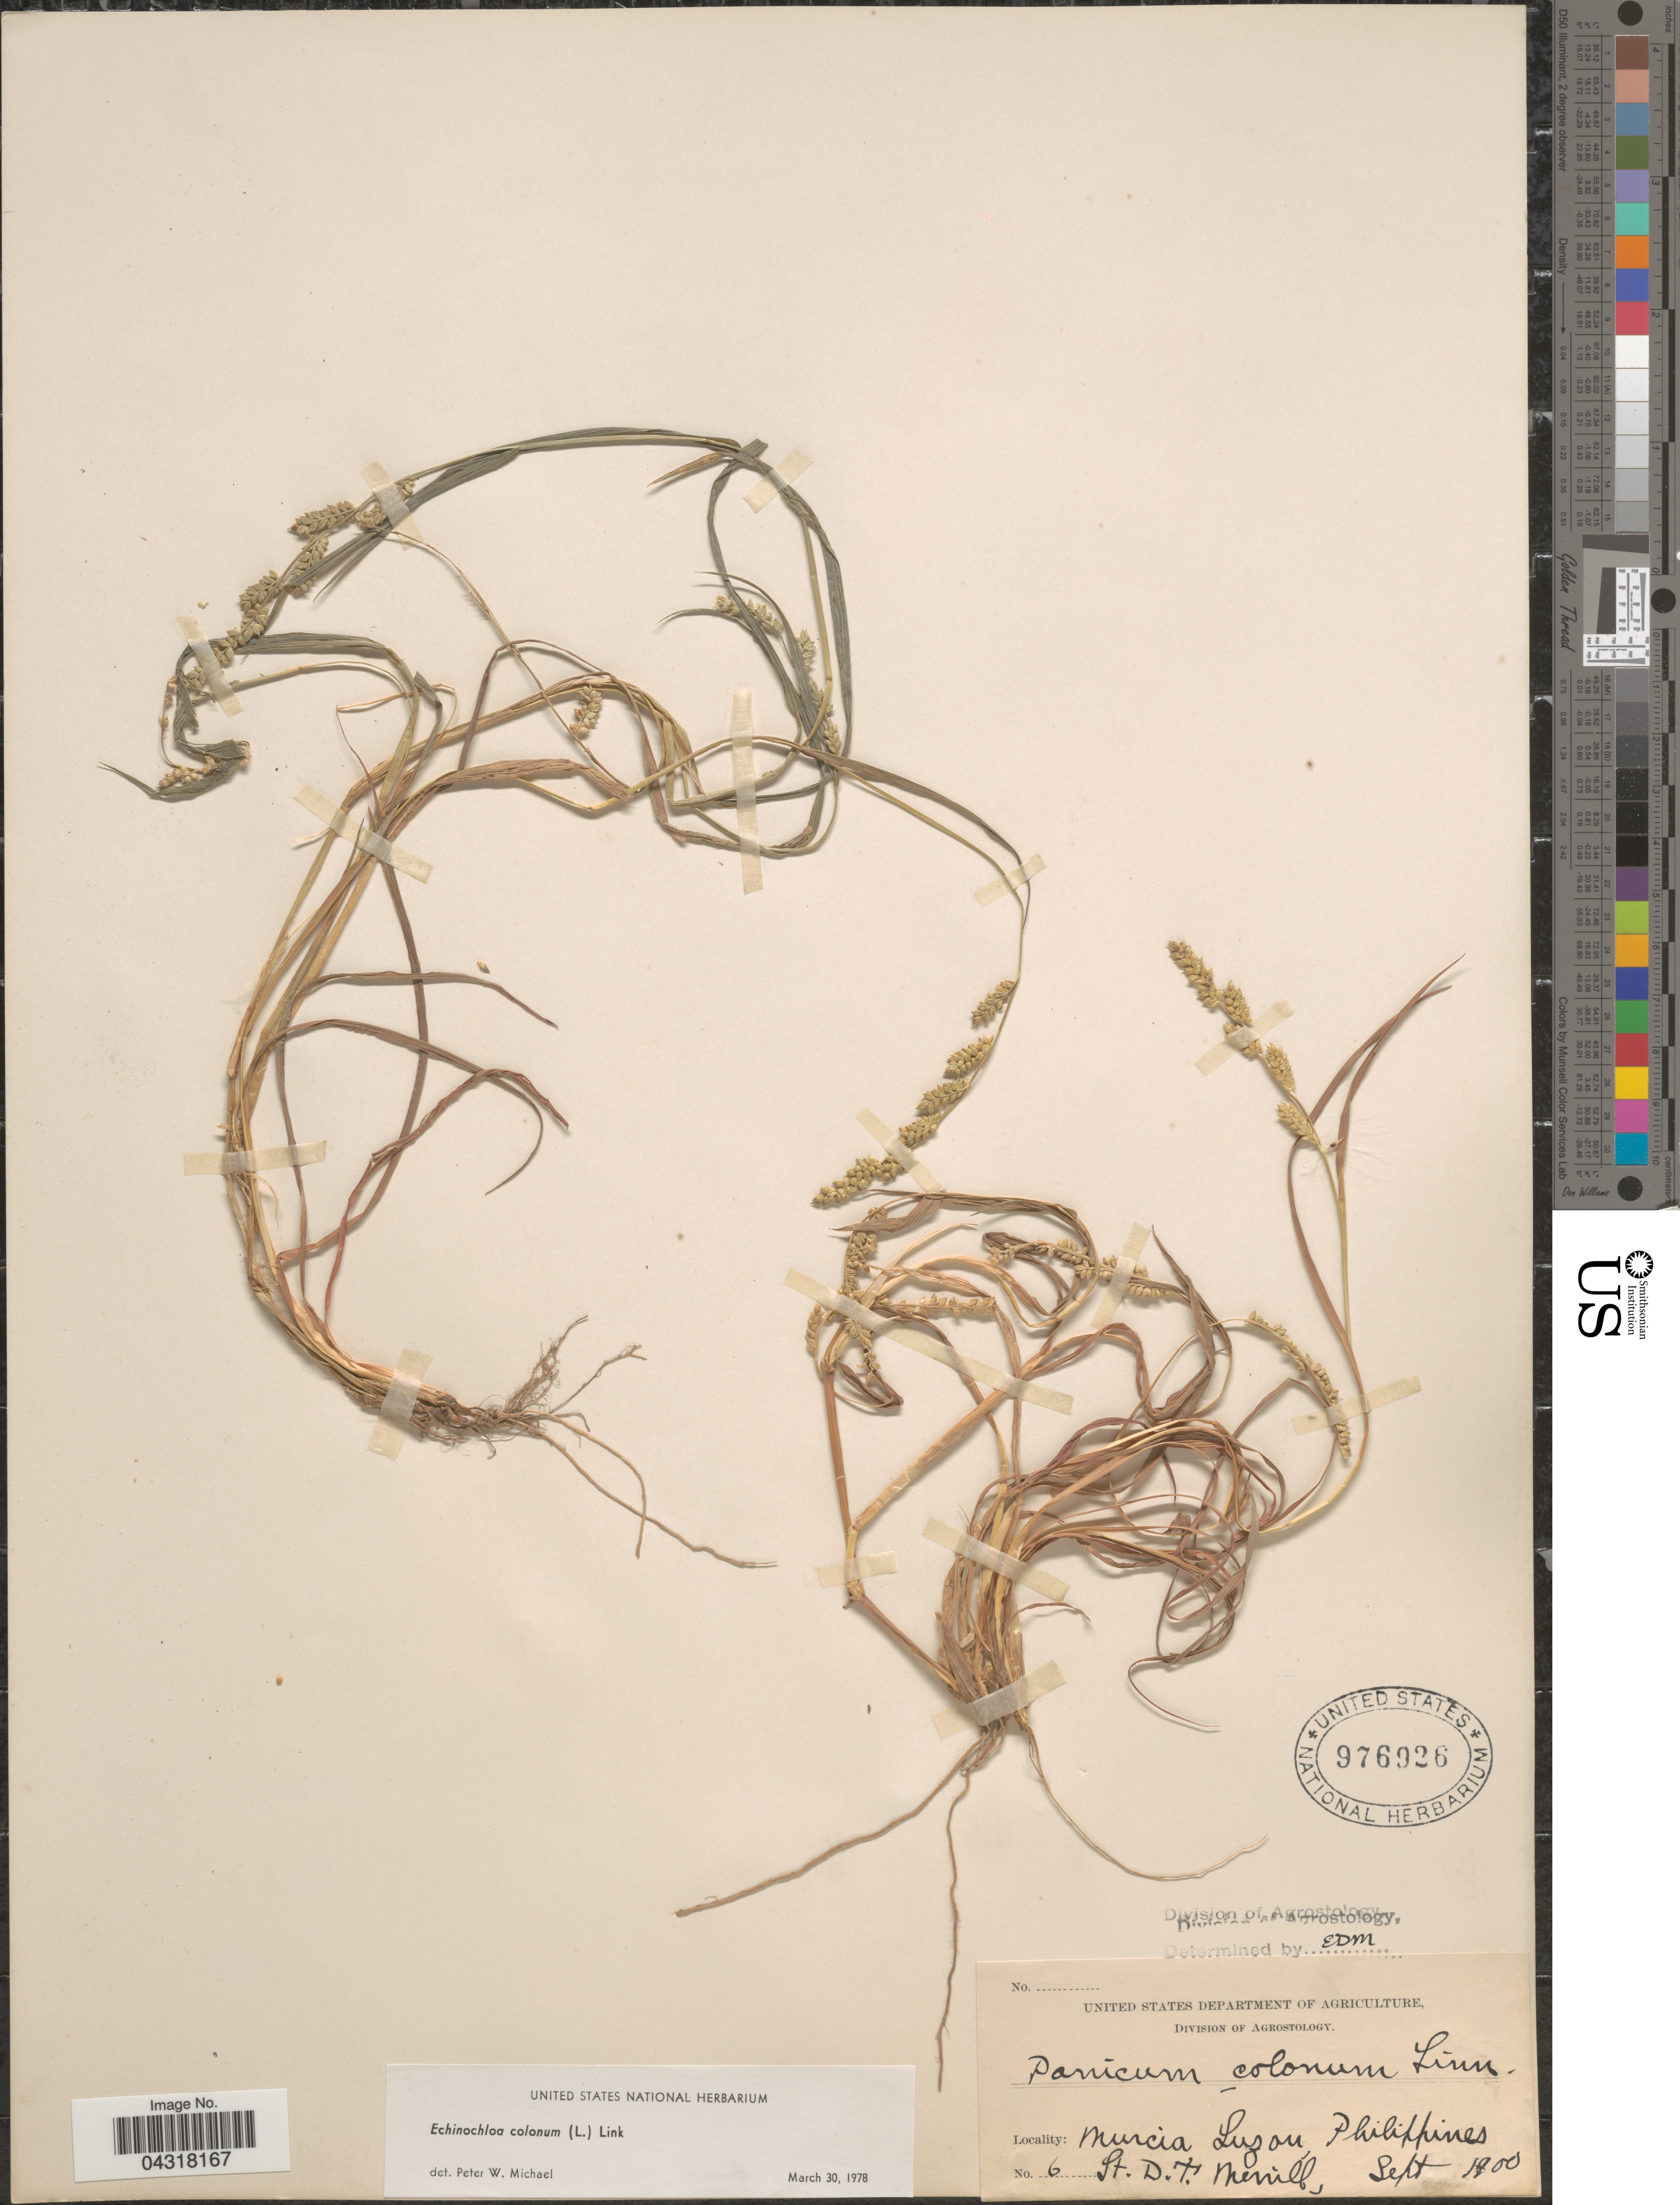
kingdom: Plantae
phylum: Tracheophyta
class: Liliopsida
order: Poales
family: Poaceae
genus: Echinochloa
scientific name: Echinochloa colona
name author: (L.) Link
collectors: D. Merrill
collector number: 6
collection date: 1900-09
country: Philippines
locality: Murcia Luzon.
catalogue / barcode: US 976926